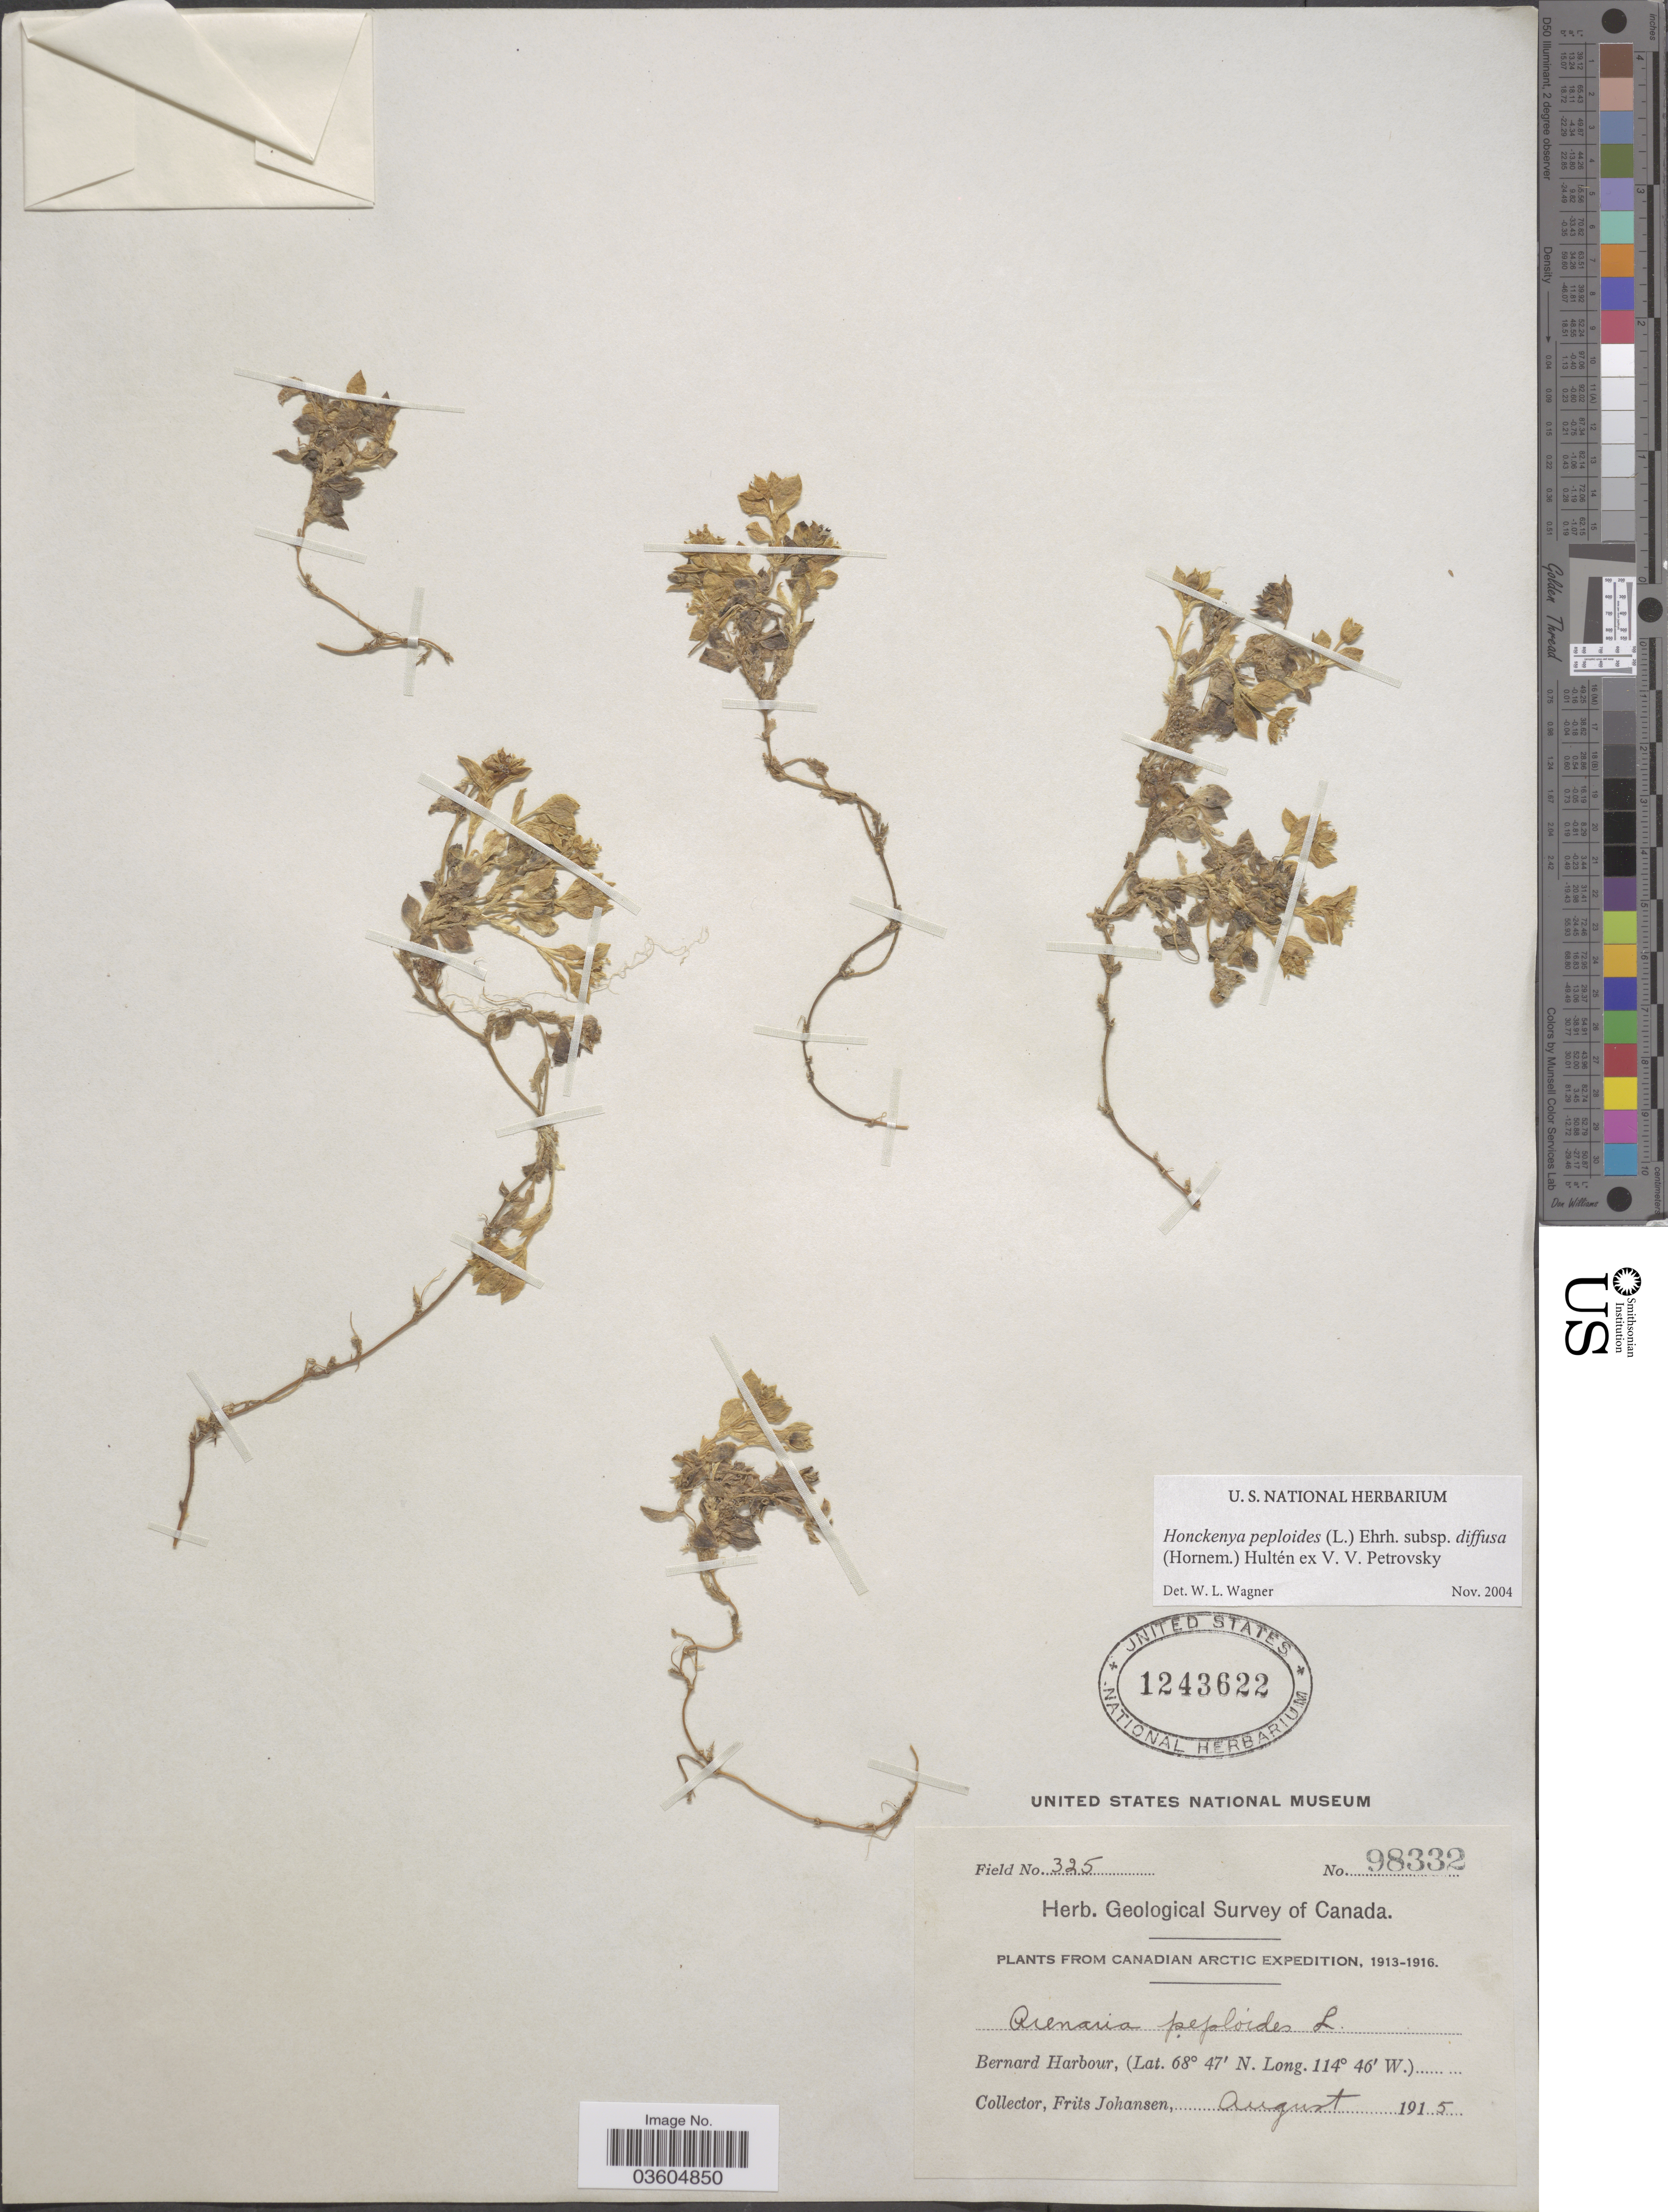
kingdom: Plantae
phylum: Tracheophyta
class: Magnoliopsida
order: Caryophyllales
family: Caryophyllaceae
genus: Honckenya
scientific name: Honckenya peploides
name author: (L.) Ehrh.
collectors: F. Johansen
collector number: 98332/325?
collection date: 1915-08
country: Canada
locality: Canadian Arctic. Bernard Harbour.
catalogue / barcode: US 1243622